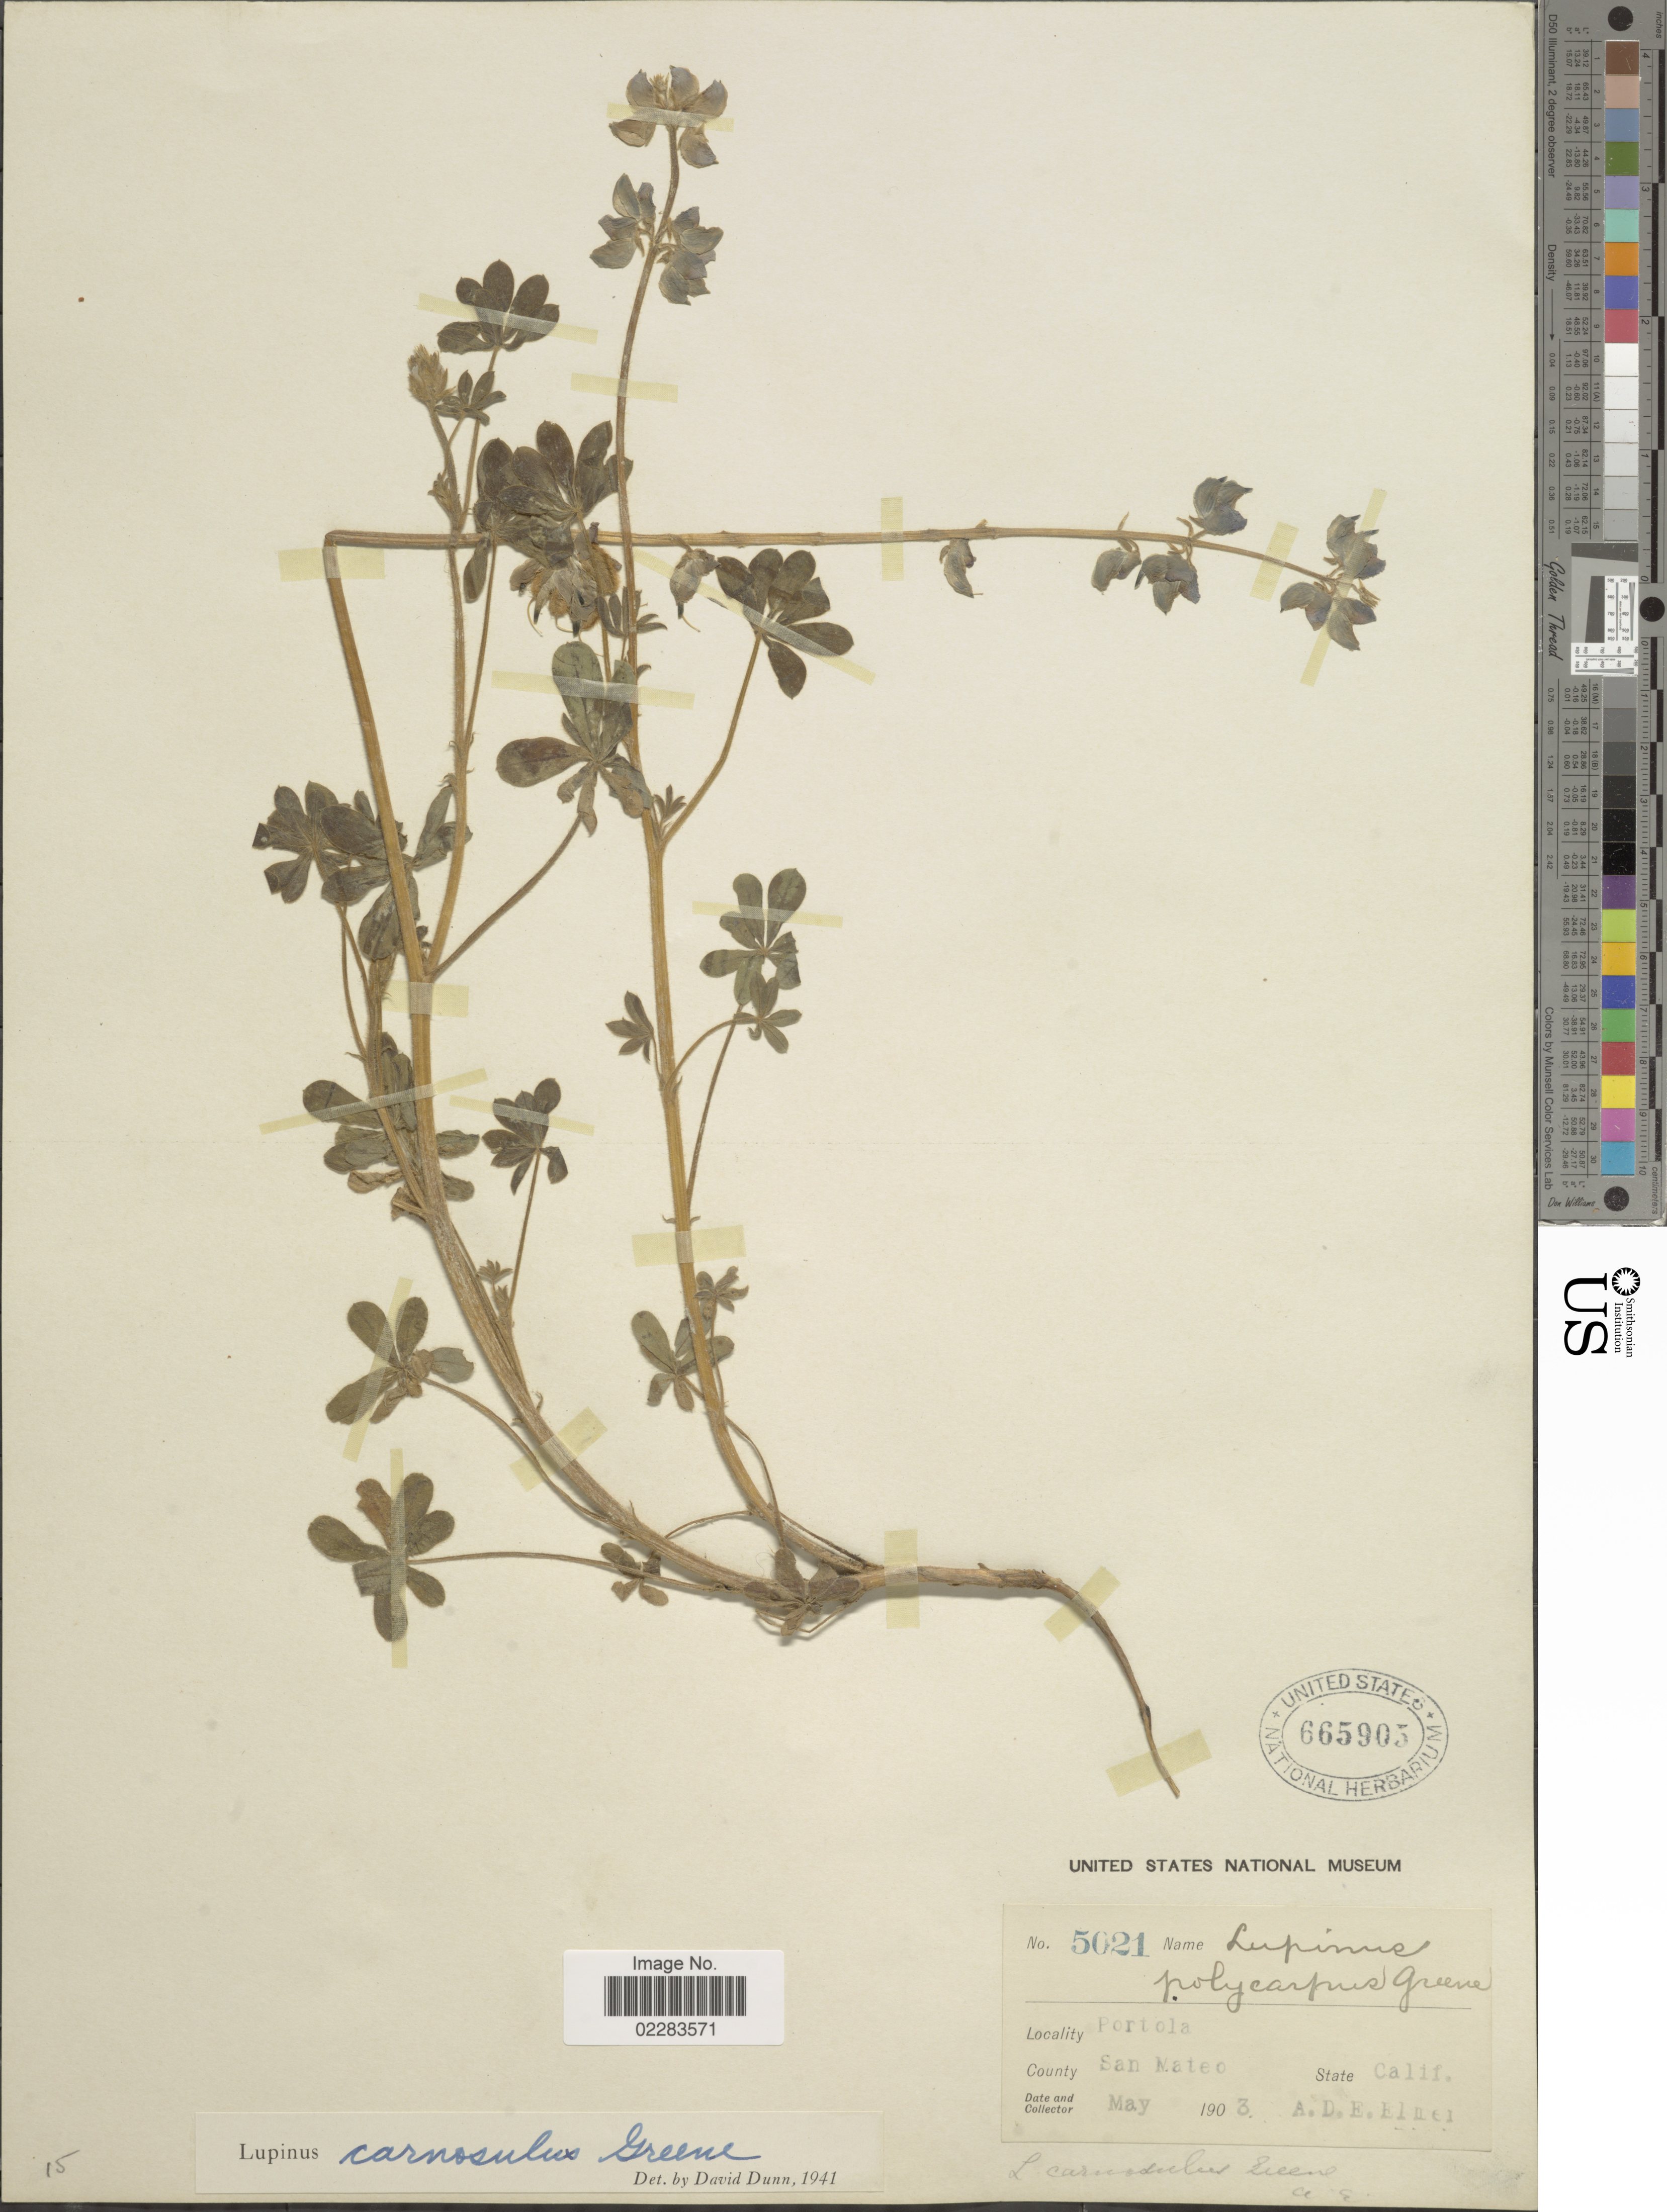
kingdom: Plantae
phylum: Tracheophyta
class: Magnoliopsida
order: Fabales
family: Fabaceae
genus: Lupinus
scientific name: Lupinus affinis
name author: J. Agardh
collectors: A. D. E. Elmer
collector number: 5021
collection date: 1903-05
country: United States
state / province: California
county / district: San Mateo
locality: Portola. San Mateo County.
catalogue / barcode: US 665905